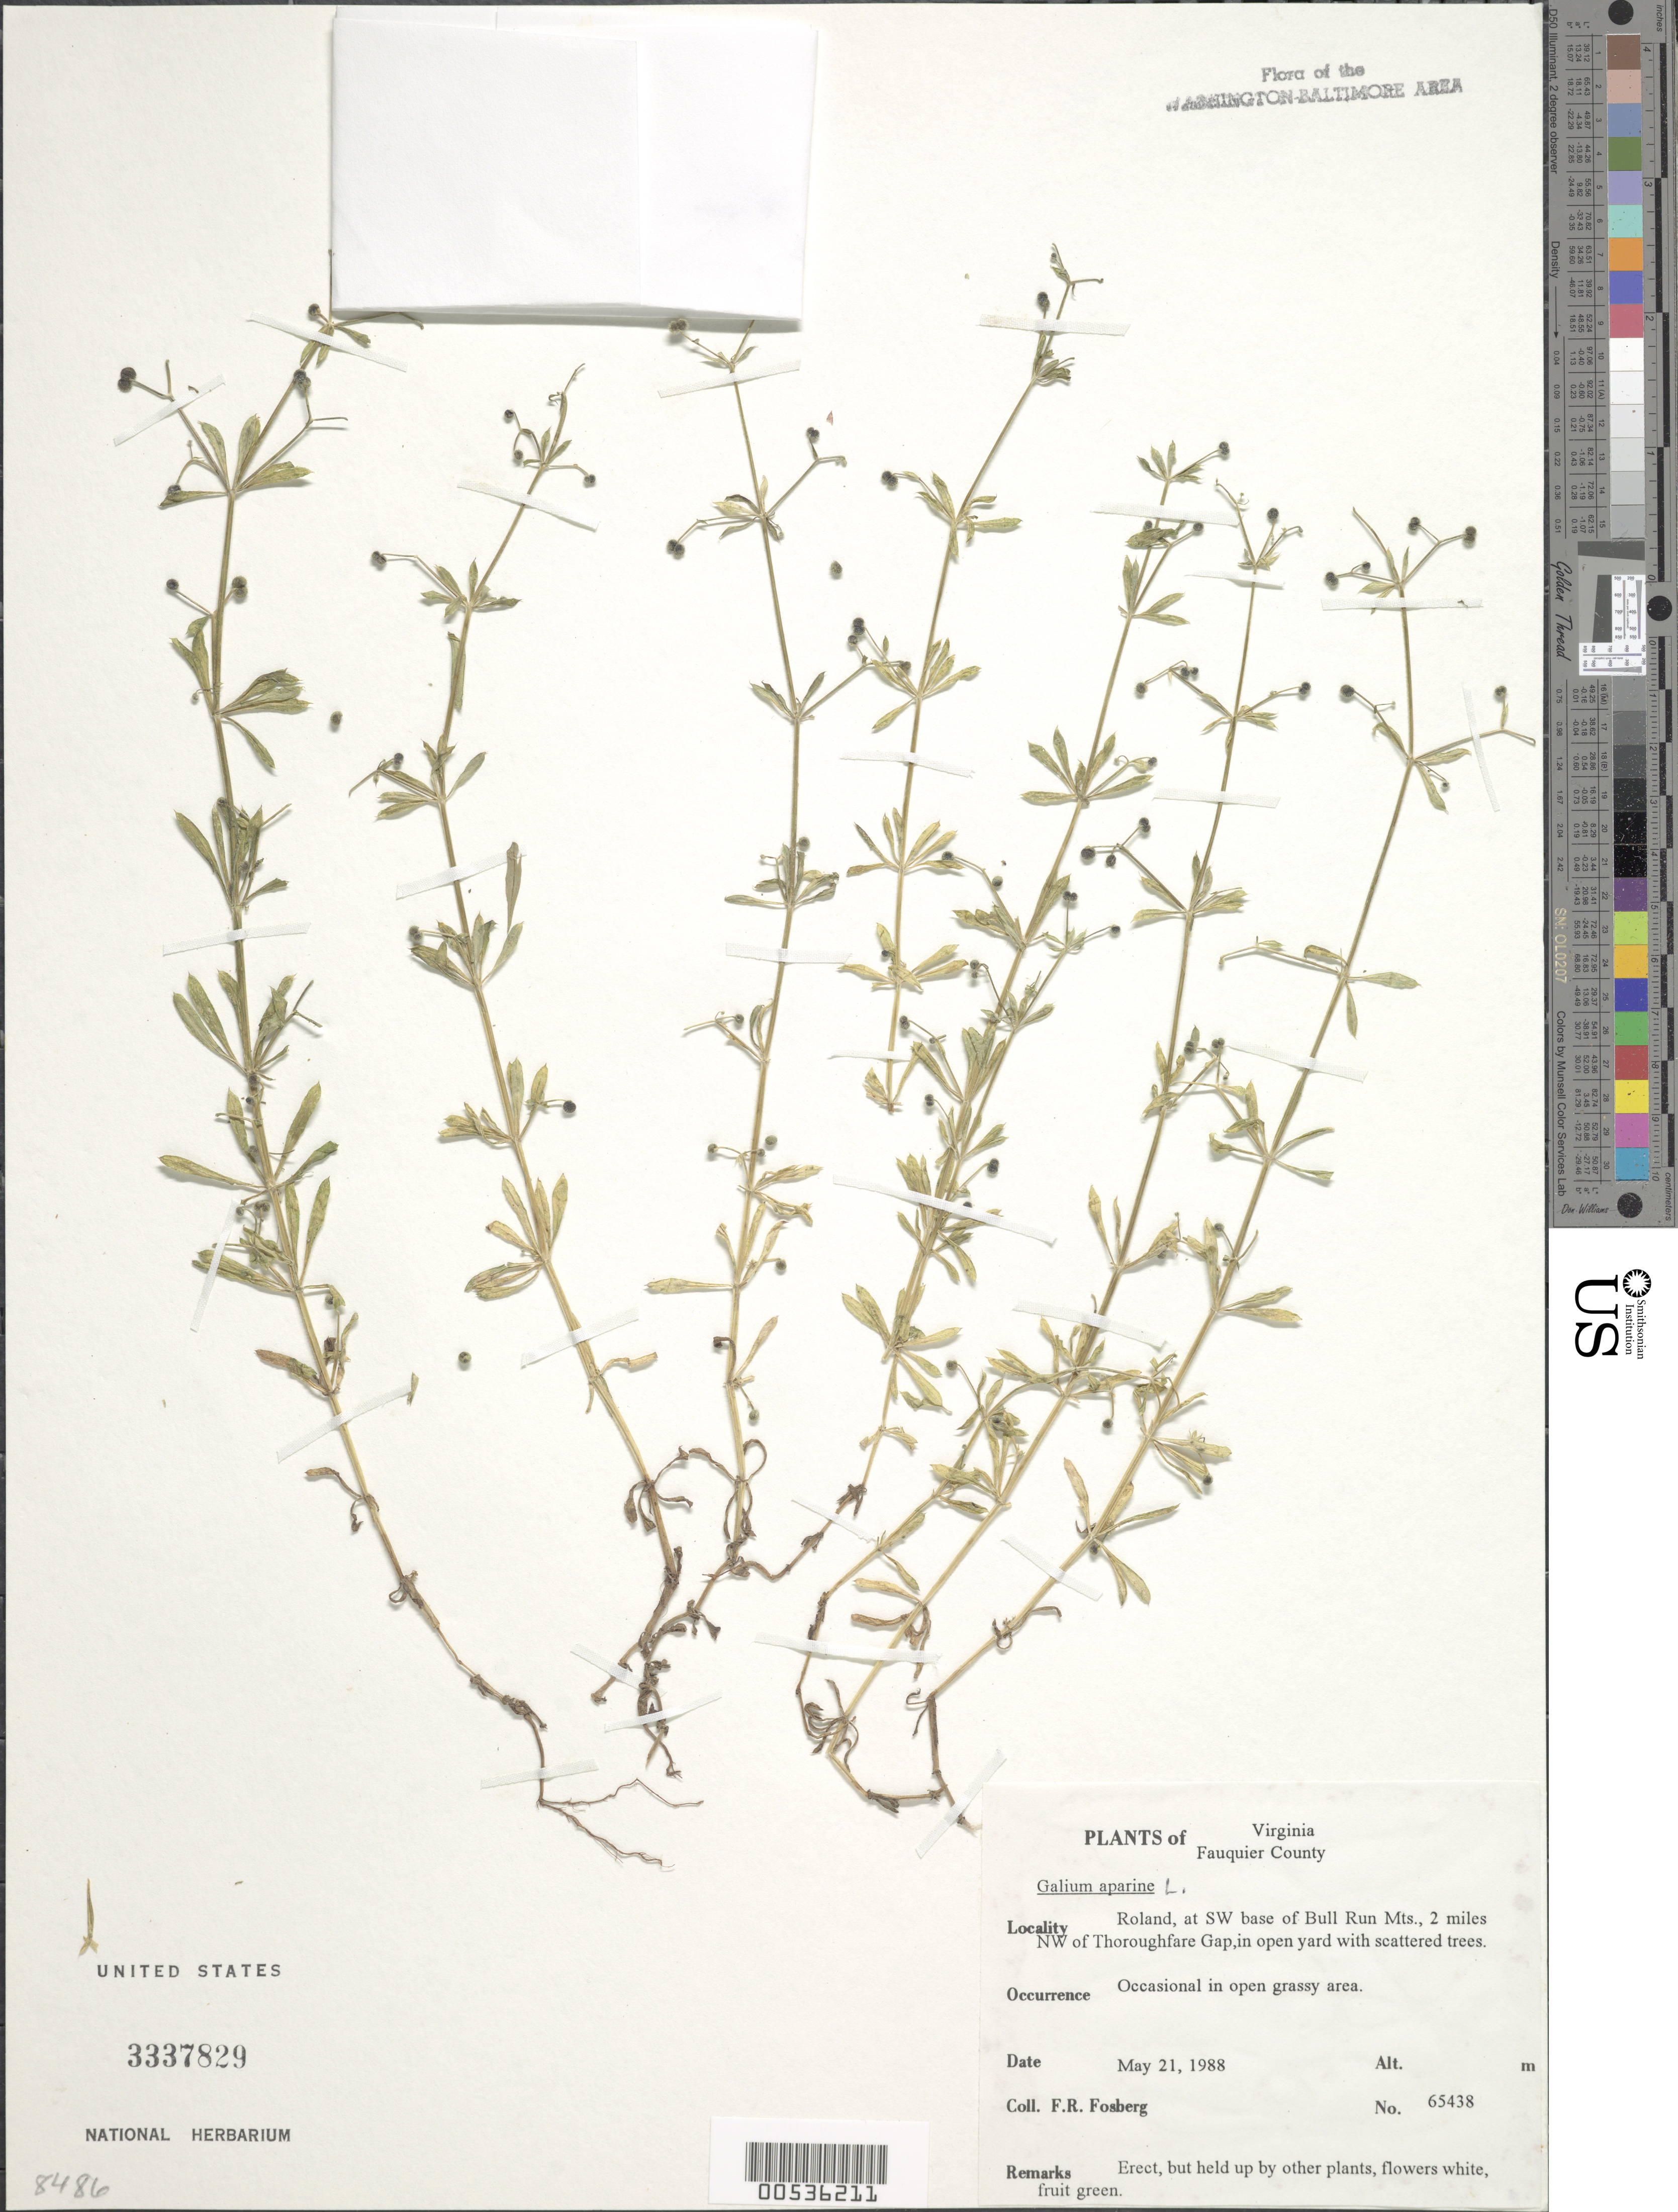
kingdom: Plantae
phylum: Tracheophyta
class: Magnoliopsida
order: Gentianales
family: Rubiaceae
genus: Galium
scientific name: Galium aparine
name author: L.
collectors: F. R. Fosberg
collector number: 65438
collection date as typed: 21 May 1988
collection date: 1988-05-21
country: United States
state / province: Virginia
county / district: Fauquier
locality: Roland, SW base of Bull Run Mts., NW of Thorofare Gap Bull Run Mts.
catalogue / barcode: US 3337829